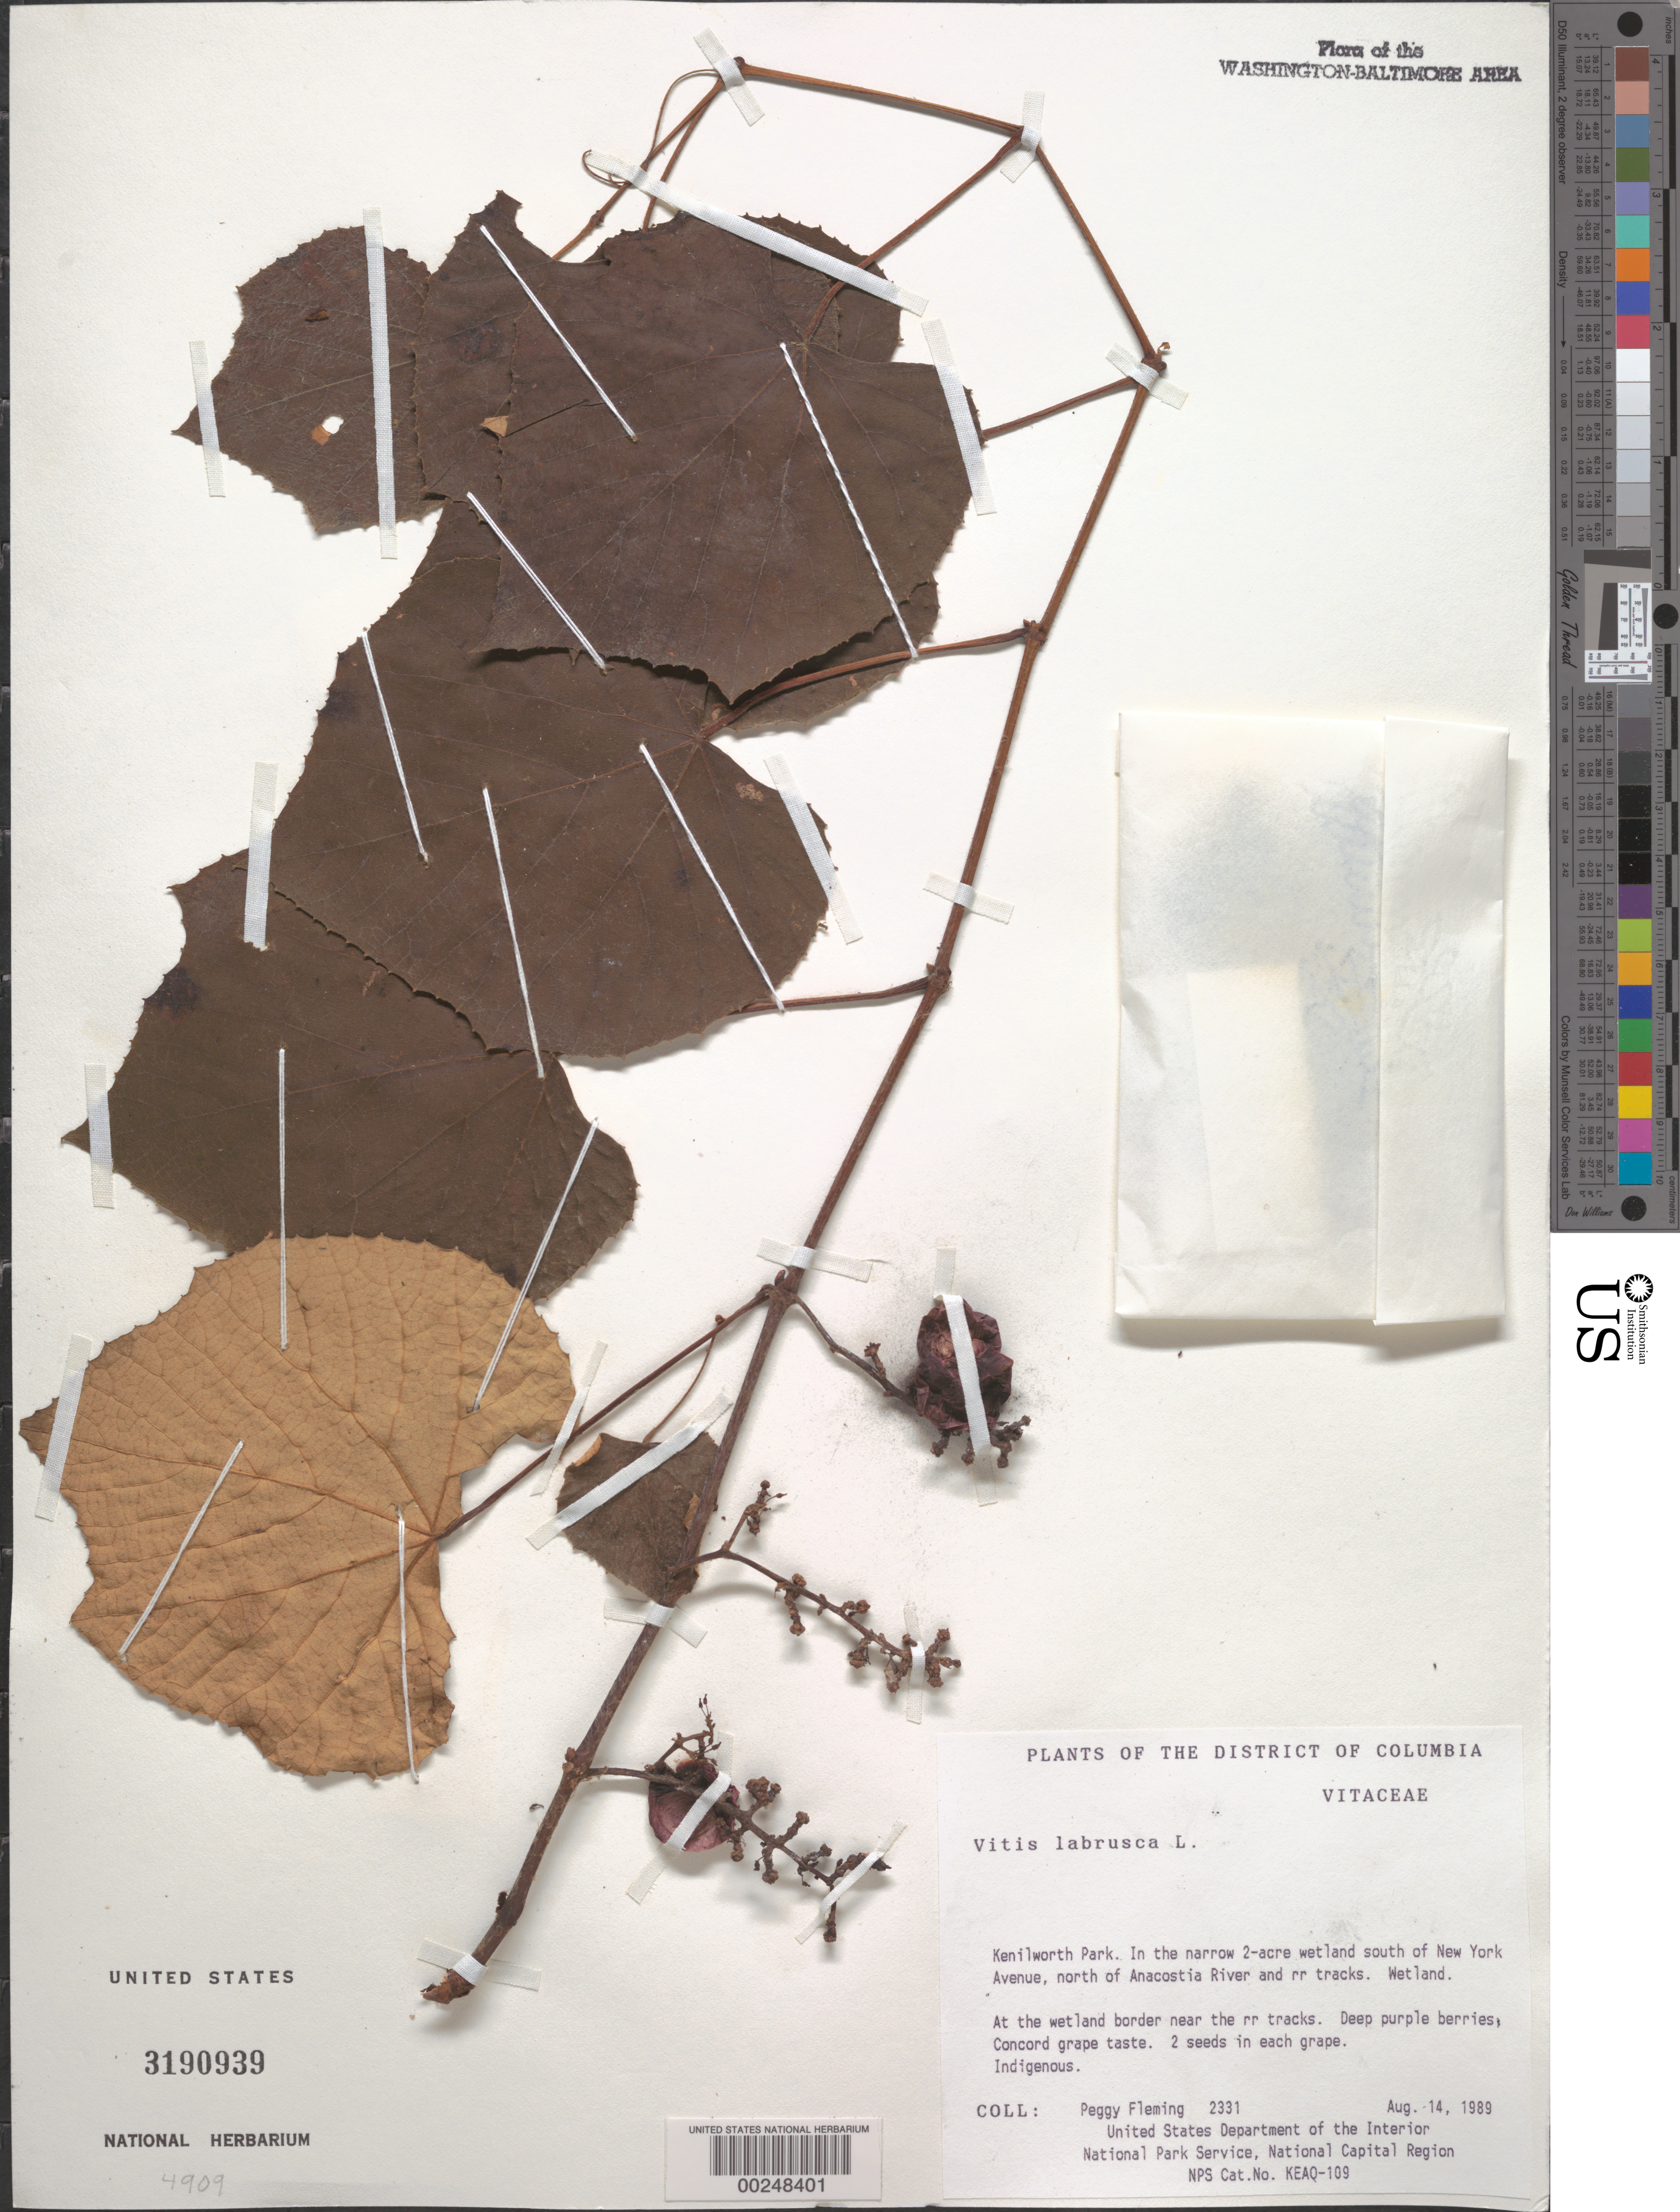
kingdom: Plantae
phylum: Tracheophyta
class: Magnoliopsida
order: Vitales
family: Vitaceae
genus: Vitis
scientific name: Vitis labrusca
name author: L.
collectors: P. Fleming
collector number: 2331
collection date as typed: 14 Aug 1989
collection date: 1989-08-14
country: United States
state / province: District of Columbia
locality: Kenilworth Park, wetland S of New York Ave, N of Anacostia River and RR Tracks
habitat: Wetland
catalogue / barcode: US 3190939